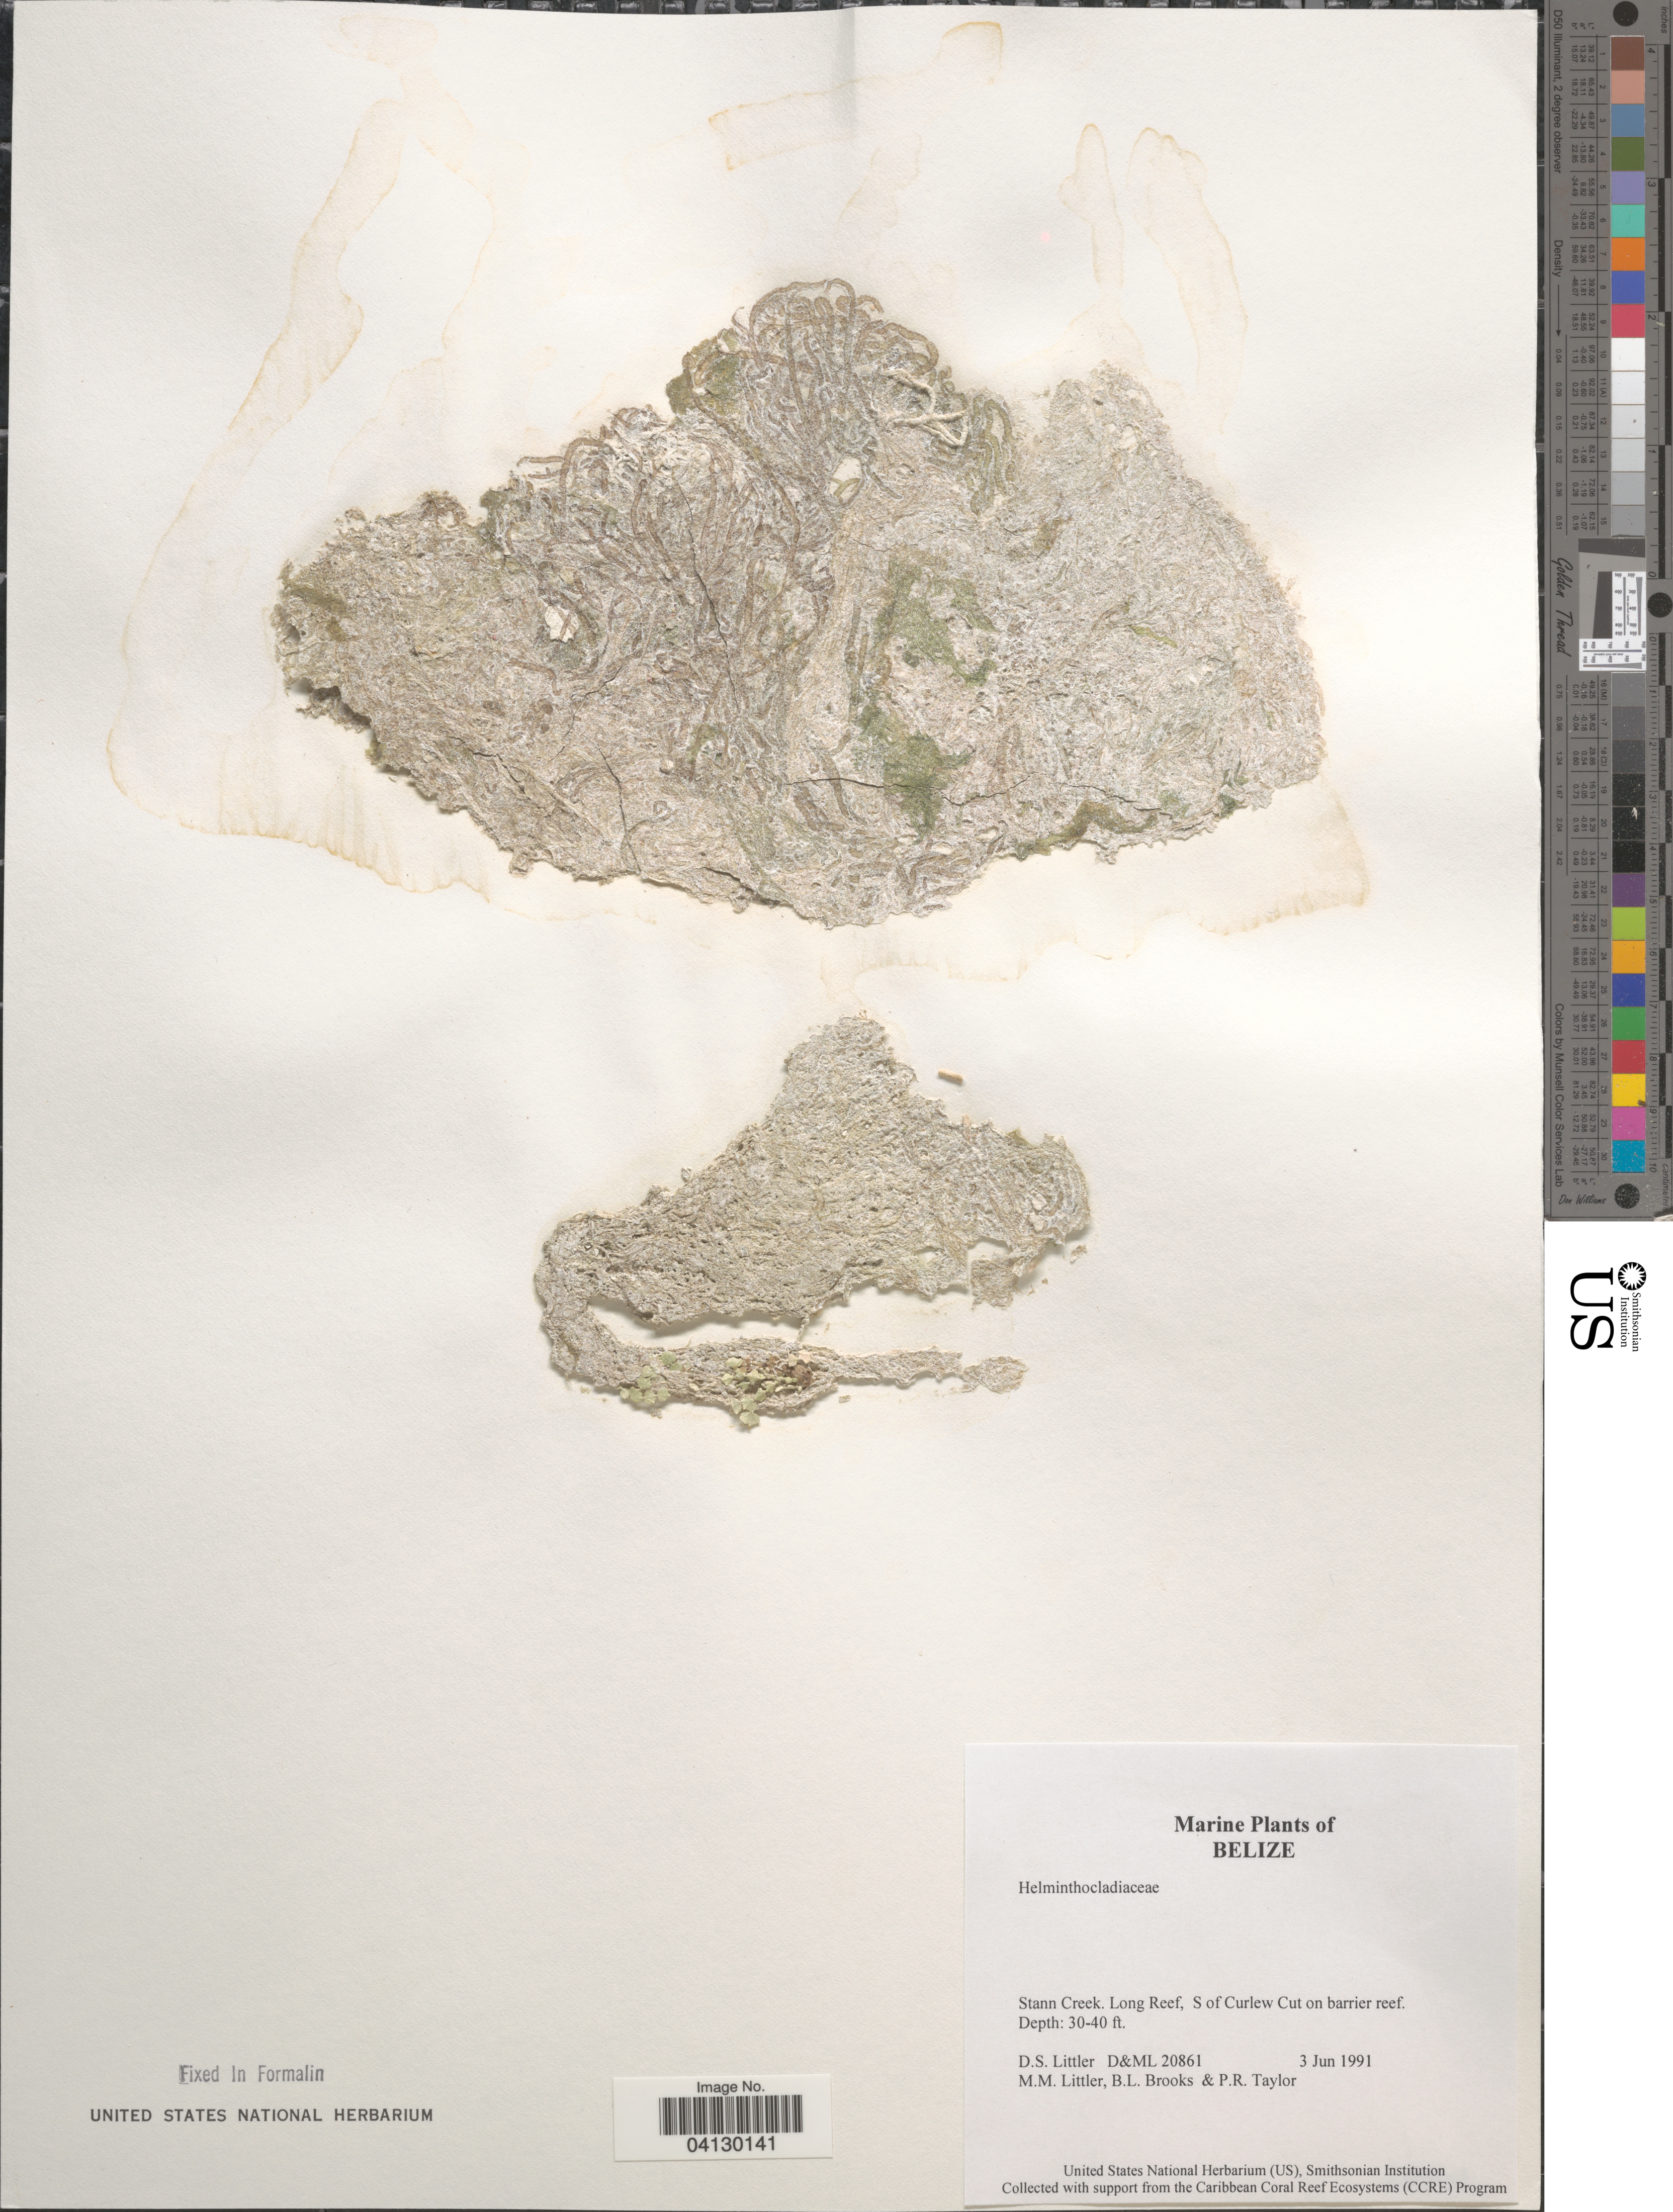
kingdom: Plantae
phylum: Rhodophyta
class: Florideophyceae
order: Corallinales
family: Corallinaceae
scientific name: Crustose Coralline Algae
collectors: D. S. Littler, B. Brooks & P. Taylor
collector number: D&ML 20861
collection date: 1991-06-03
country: Belize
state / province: Stann Creek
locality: Long Reef, S of Curlew Cut on barrier reef.